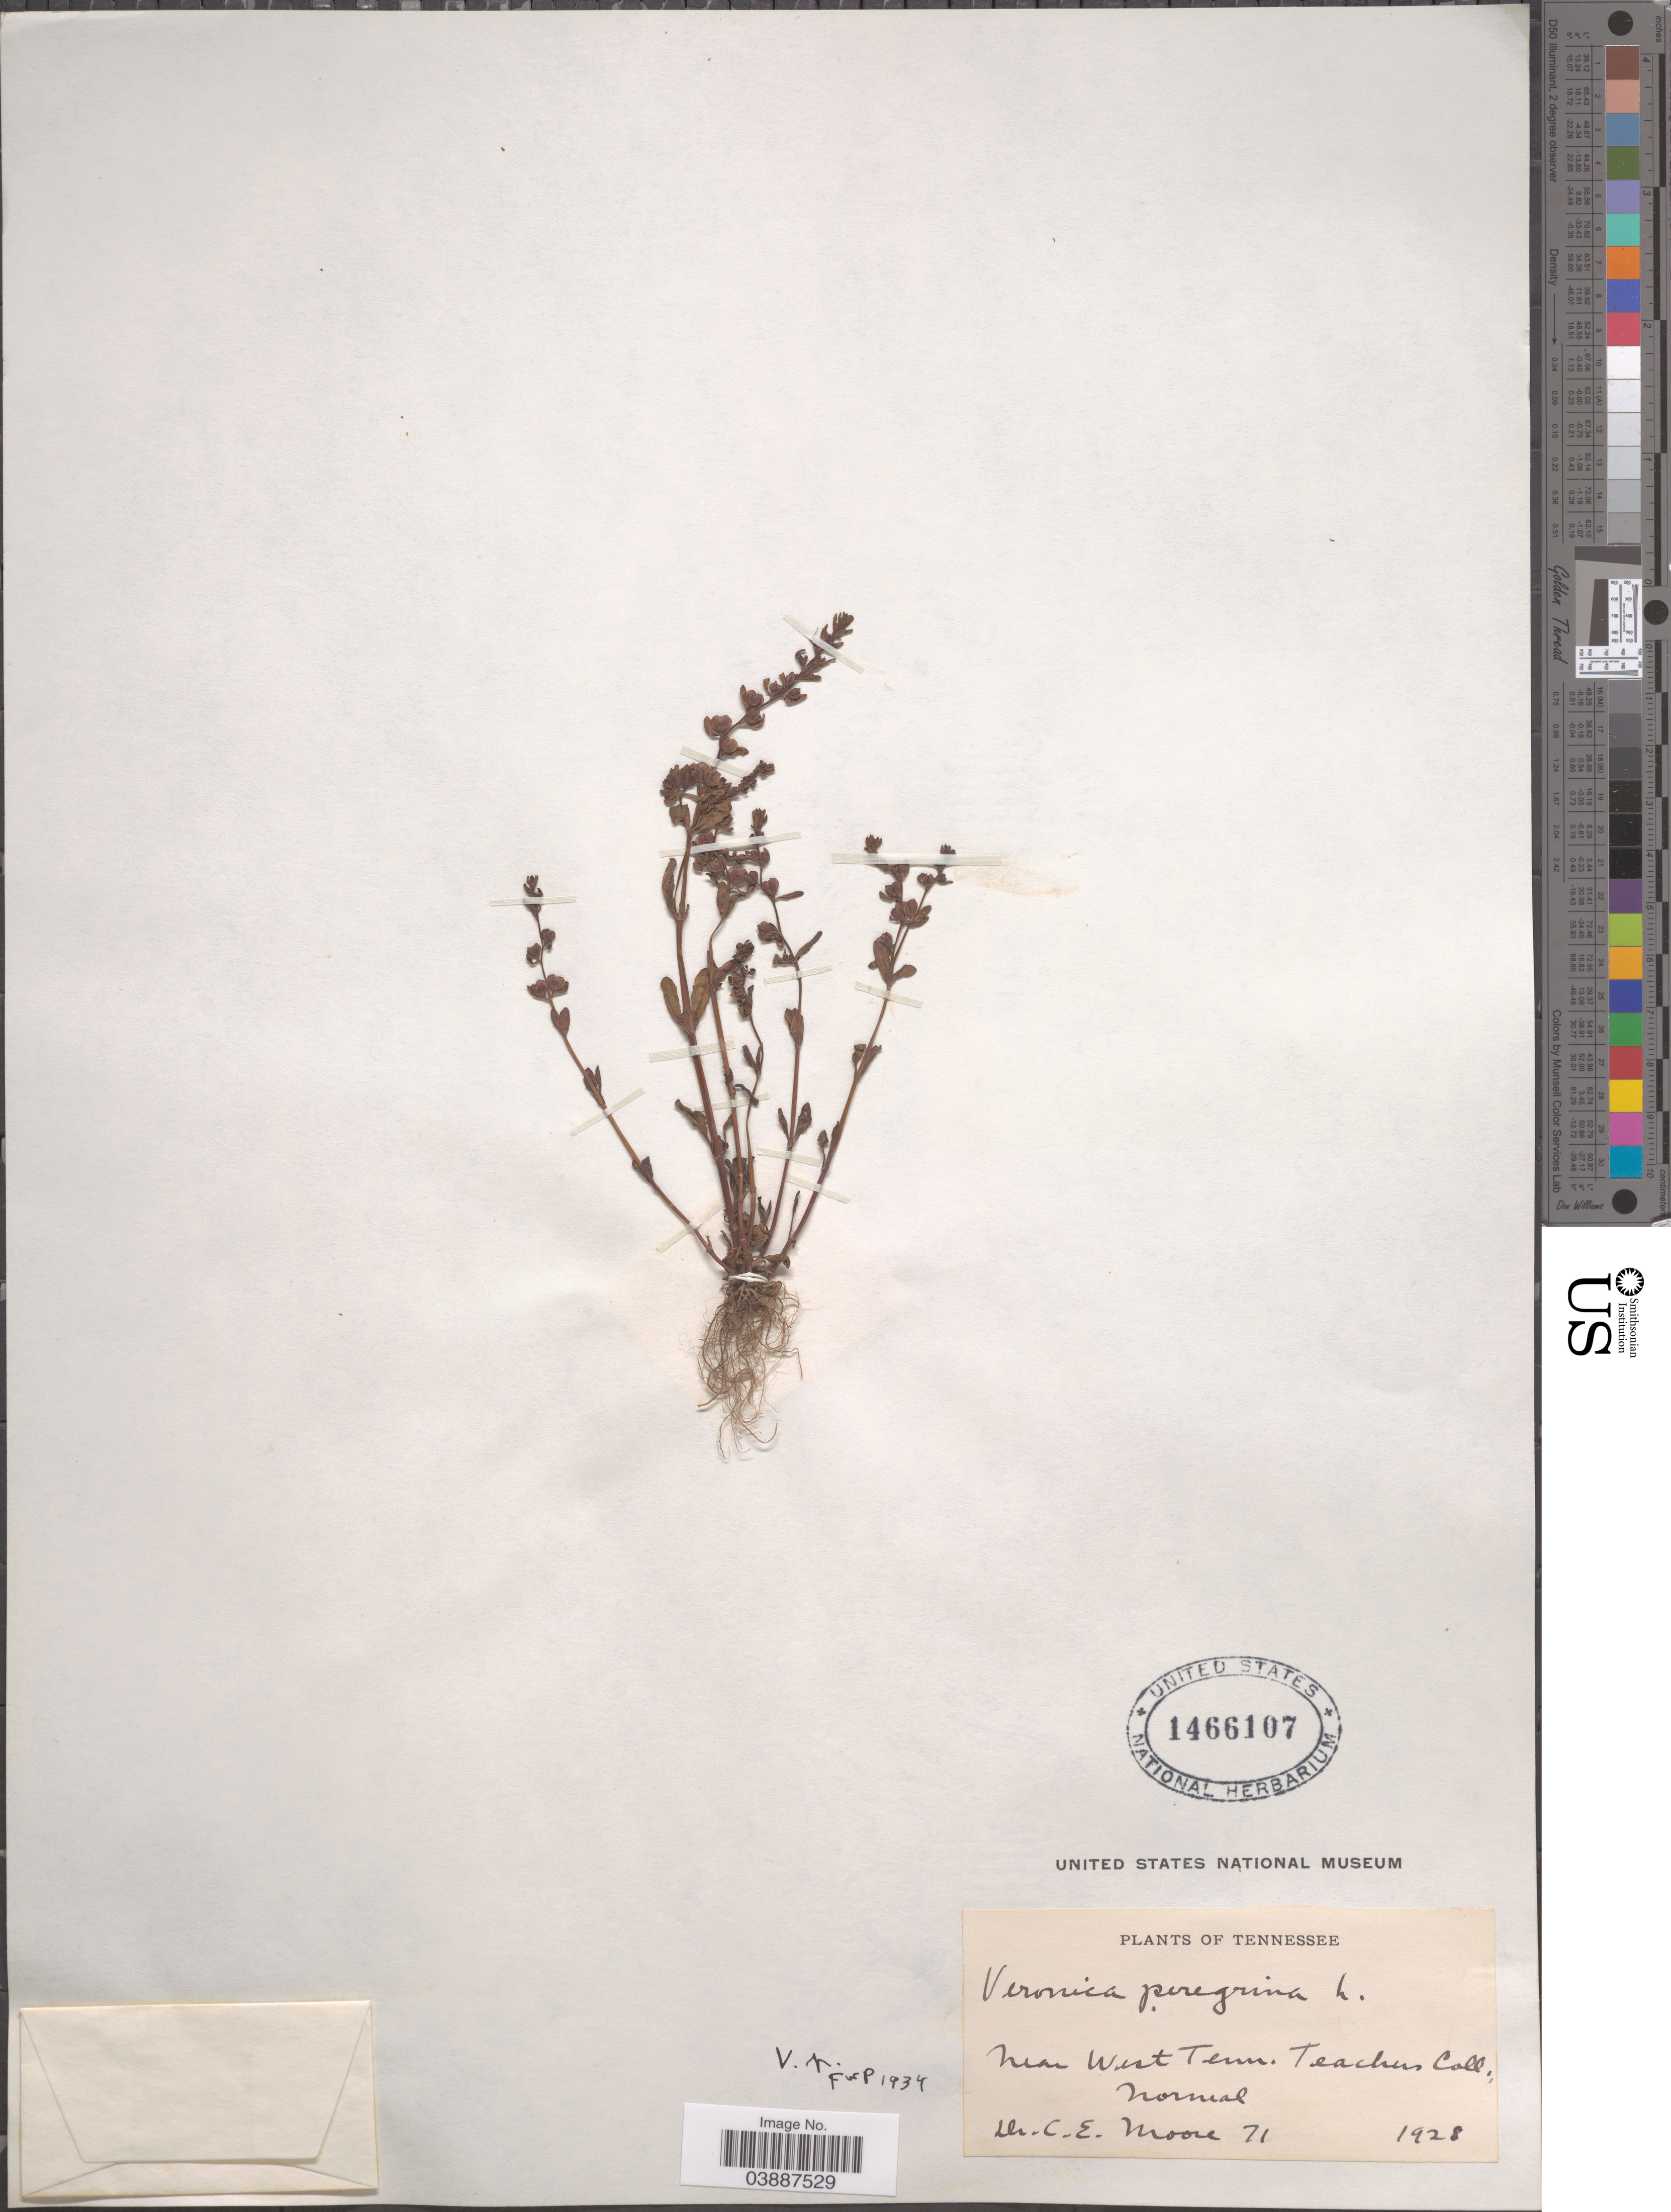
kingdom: Plantae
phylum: Tracheophyta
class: Magnoliopsida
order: Lamiales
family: Plantaginaceae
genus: Veronica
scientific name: Veronica peregrina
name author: L.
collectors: C. Moore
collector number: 71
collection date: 1928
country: United States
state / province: Tennessee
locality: Near West Tenn. Teachers Coll., Normal.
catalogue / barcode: US 1466107